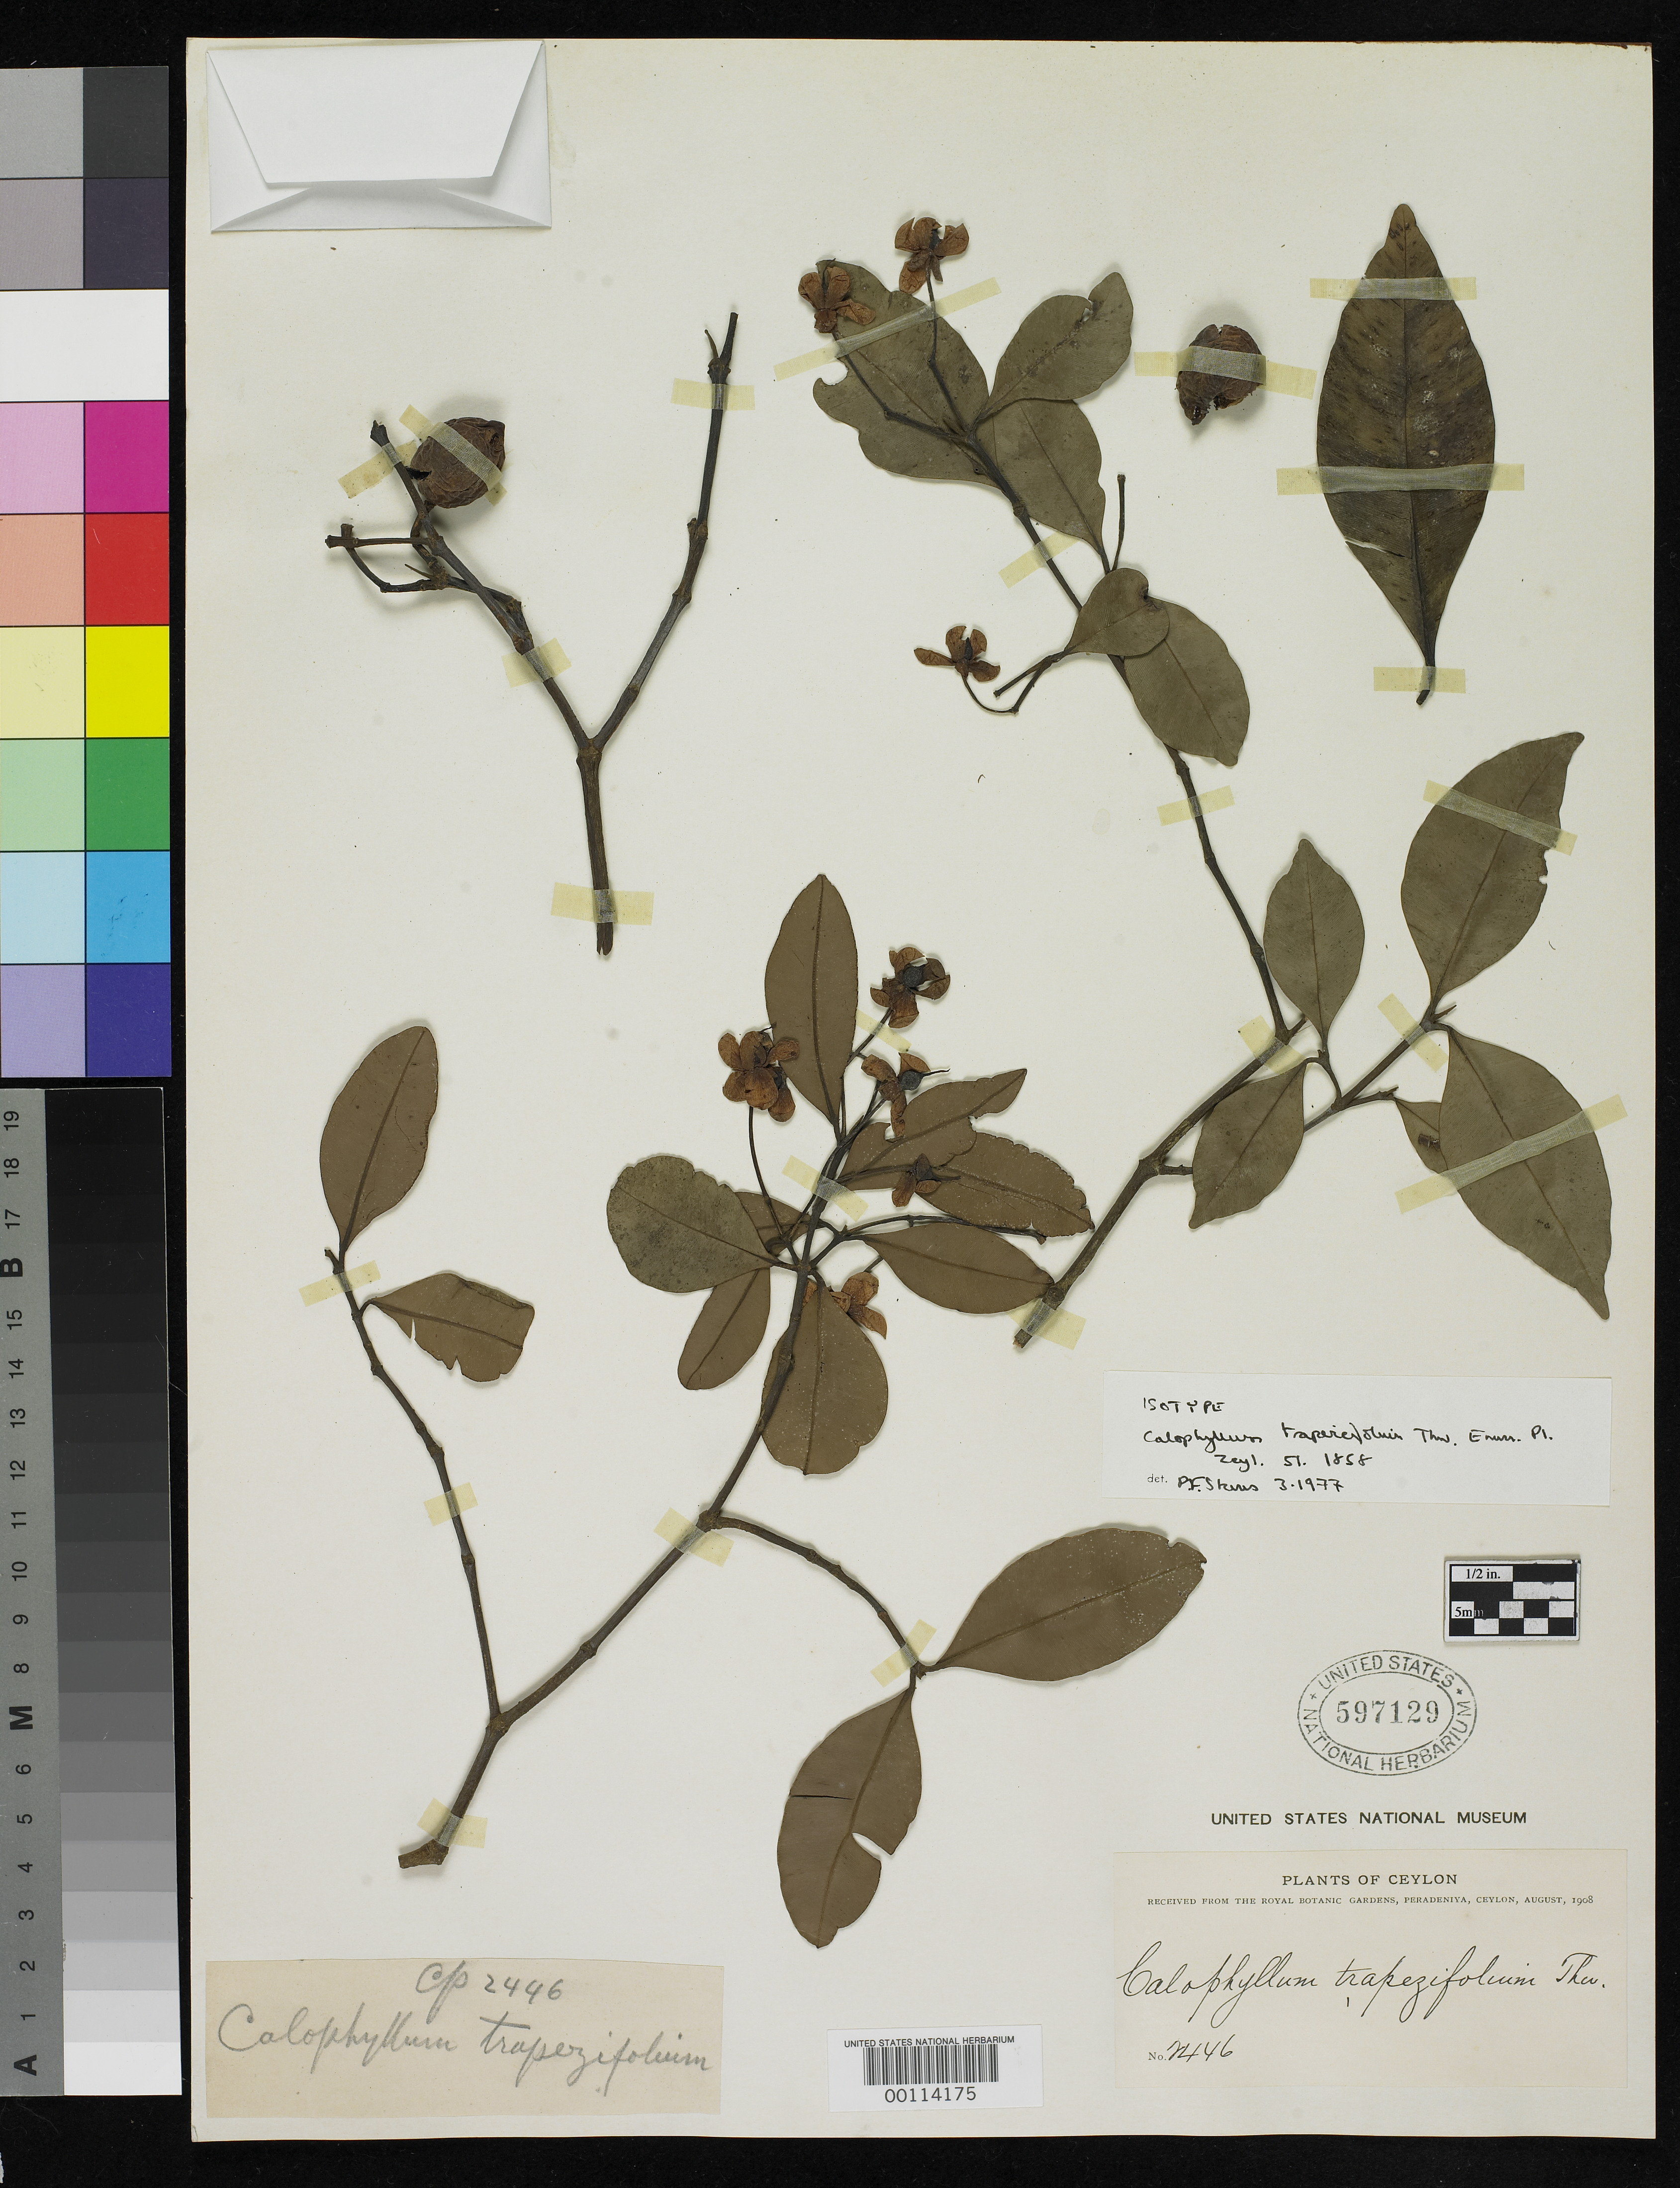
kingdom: Plantae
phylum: Tracheophyta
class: Magnoliopsida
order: Malpighiales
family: Calophyllaceae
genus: Calophyllum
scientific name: Calophyllum trapezifolium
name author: Thwaites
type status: Isotype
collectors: G. H. K. Thwaites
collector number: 2446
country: Sri Lanka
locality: "Ceylon"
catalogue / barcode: US 597129